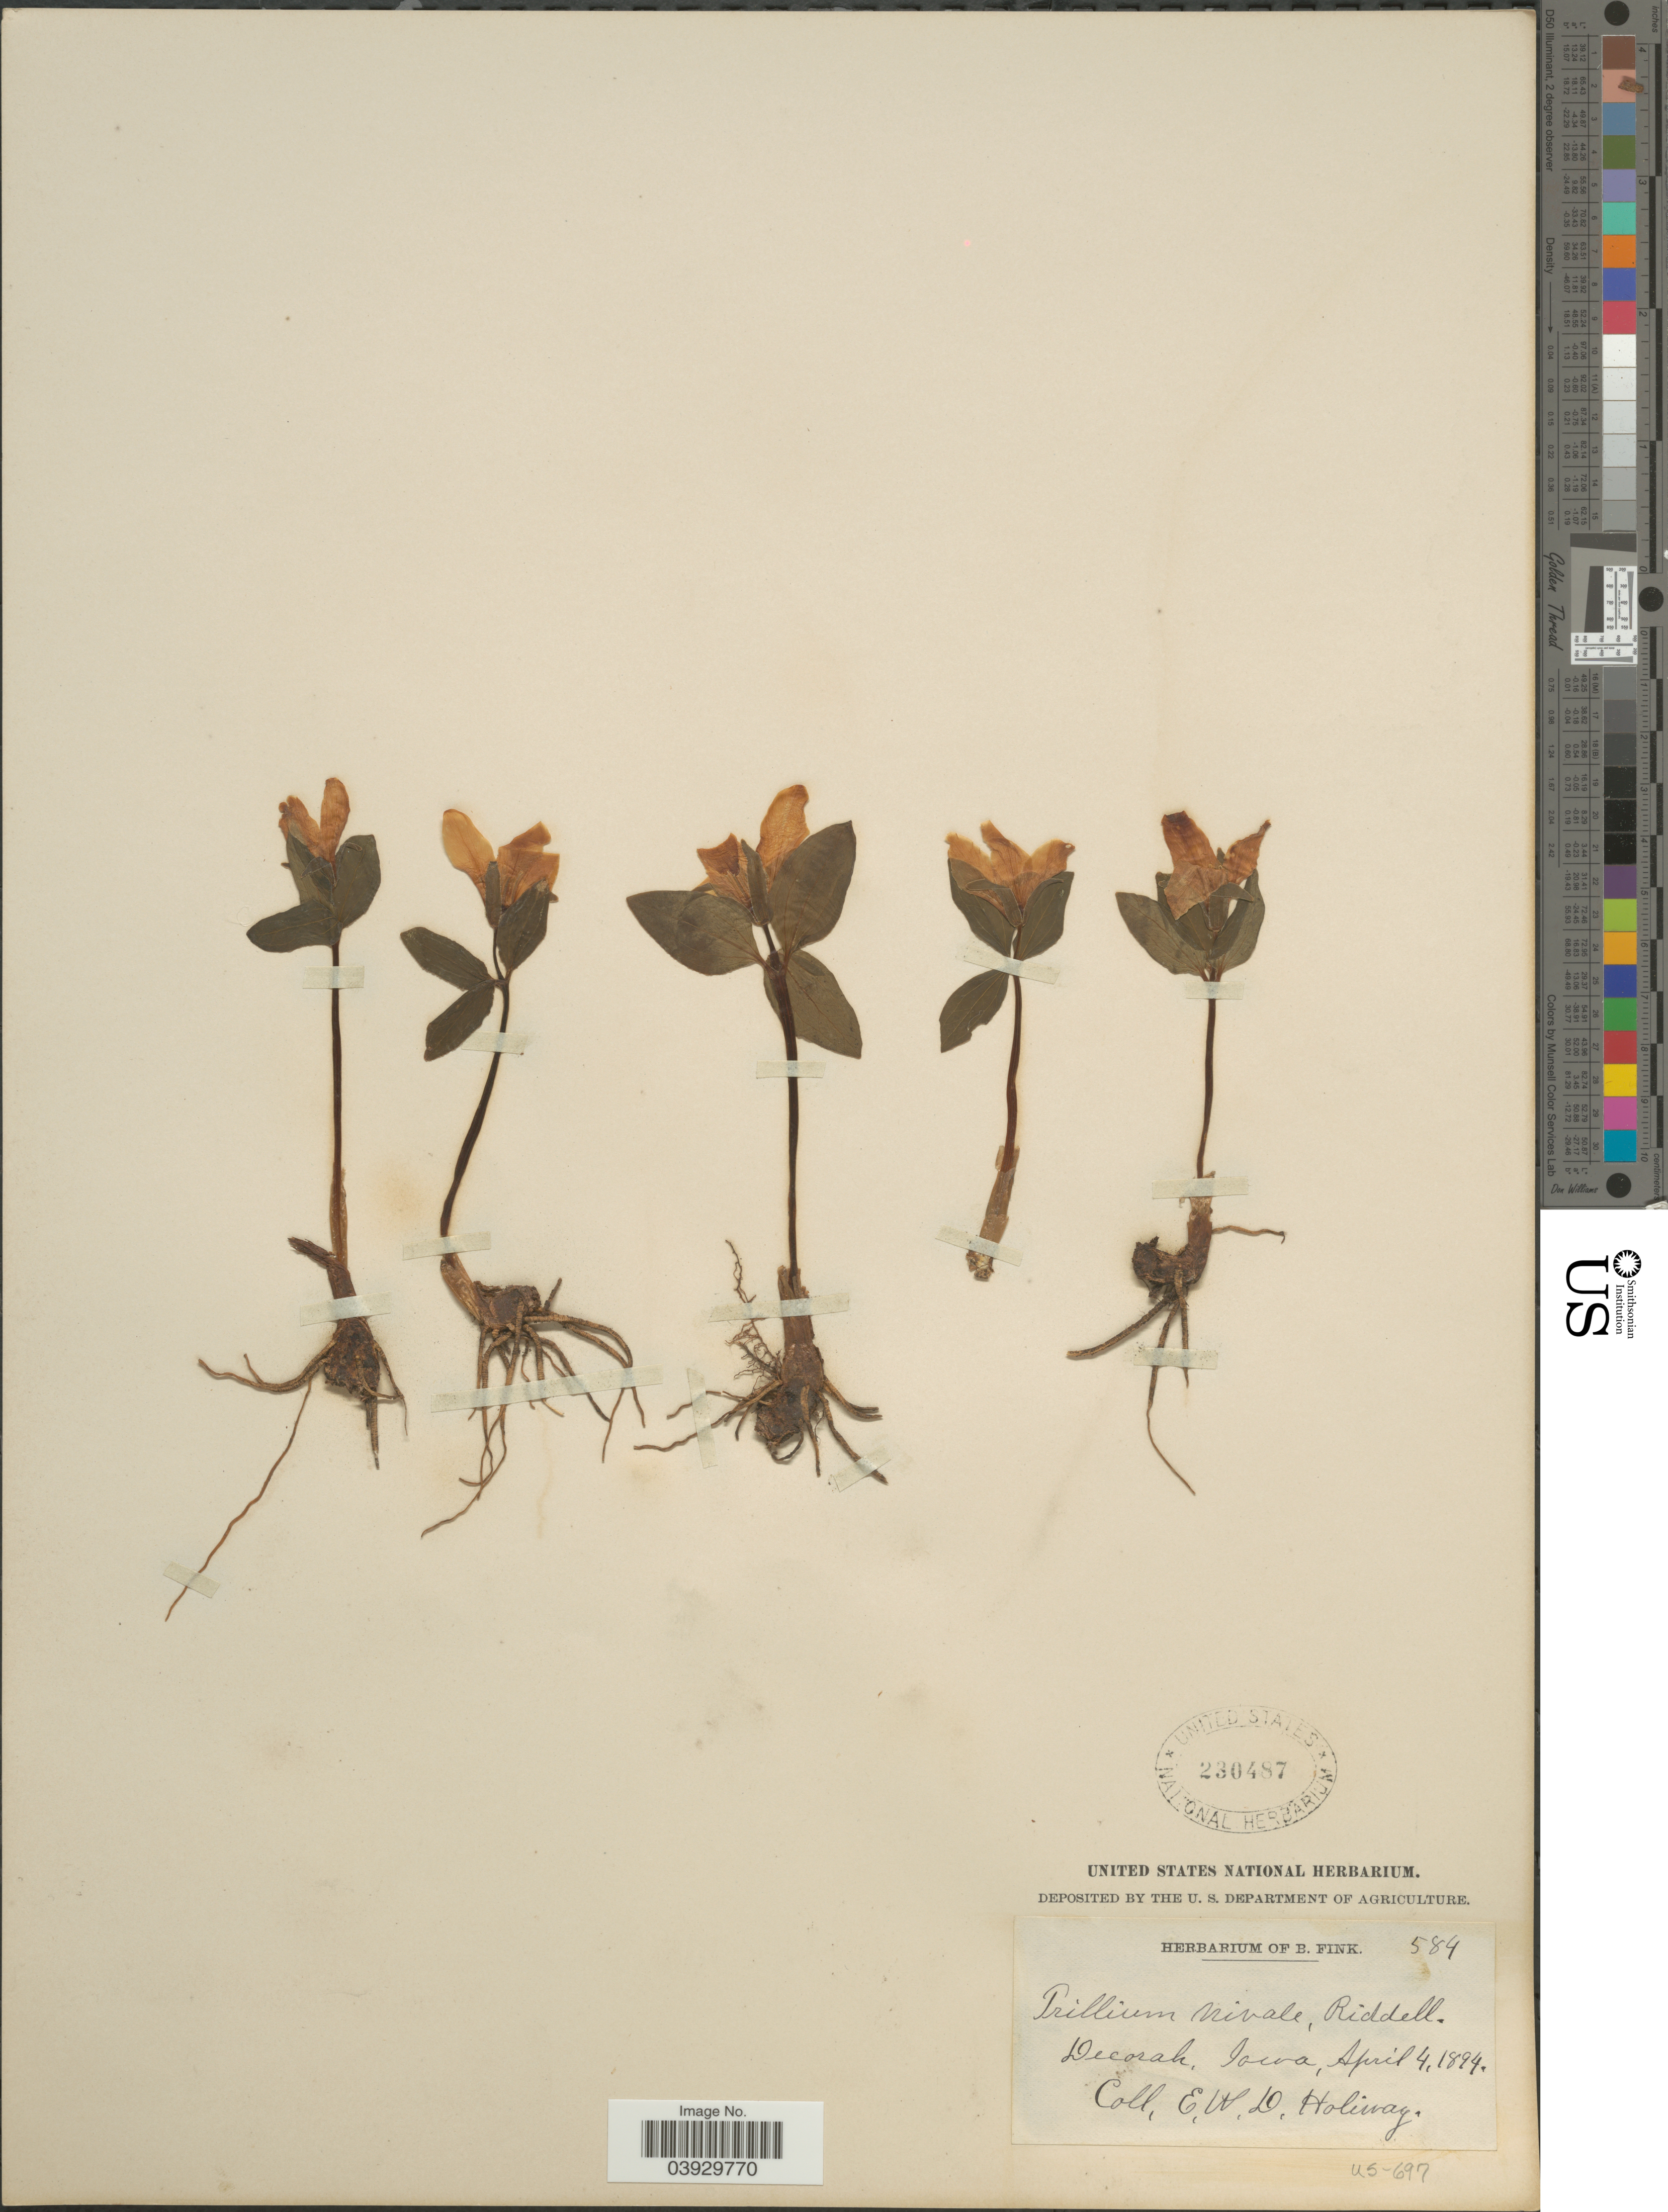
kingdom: Plantae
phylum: Tracheophyta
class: Liliopsida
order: Liliales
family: Melanthiaceae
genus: Trillium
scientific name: Trillium nivale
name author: Riddell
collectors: E. W. D. Holway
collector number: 584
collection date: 1894-04-04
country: United States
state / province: Iowa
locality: Decorah.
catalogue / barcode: US 230487